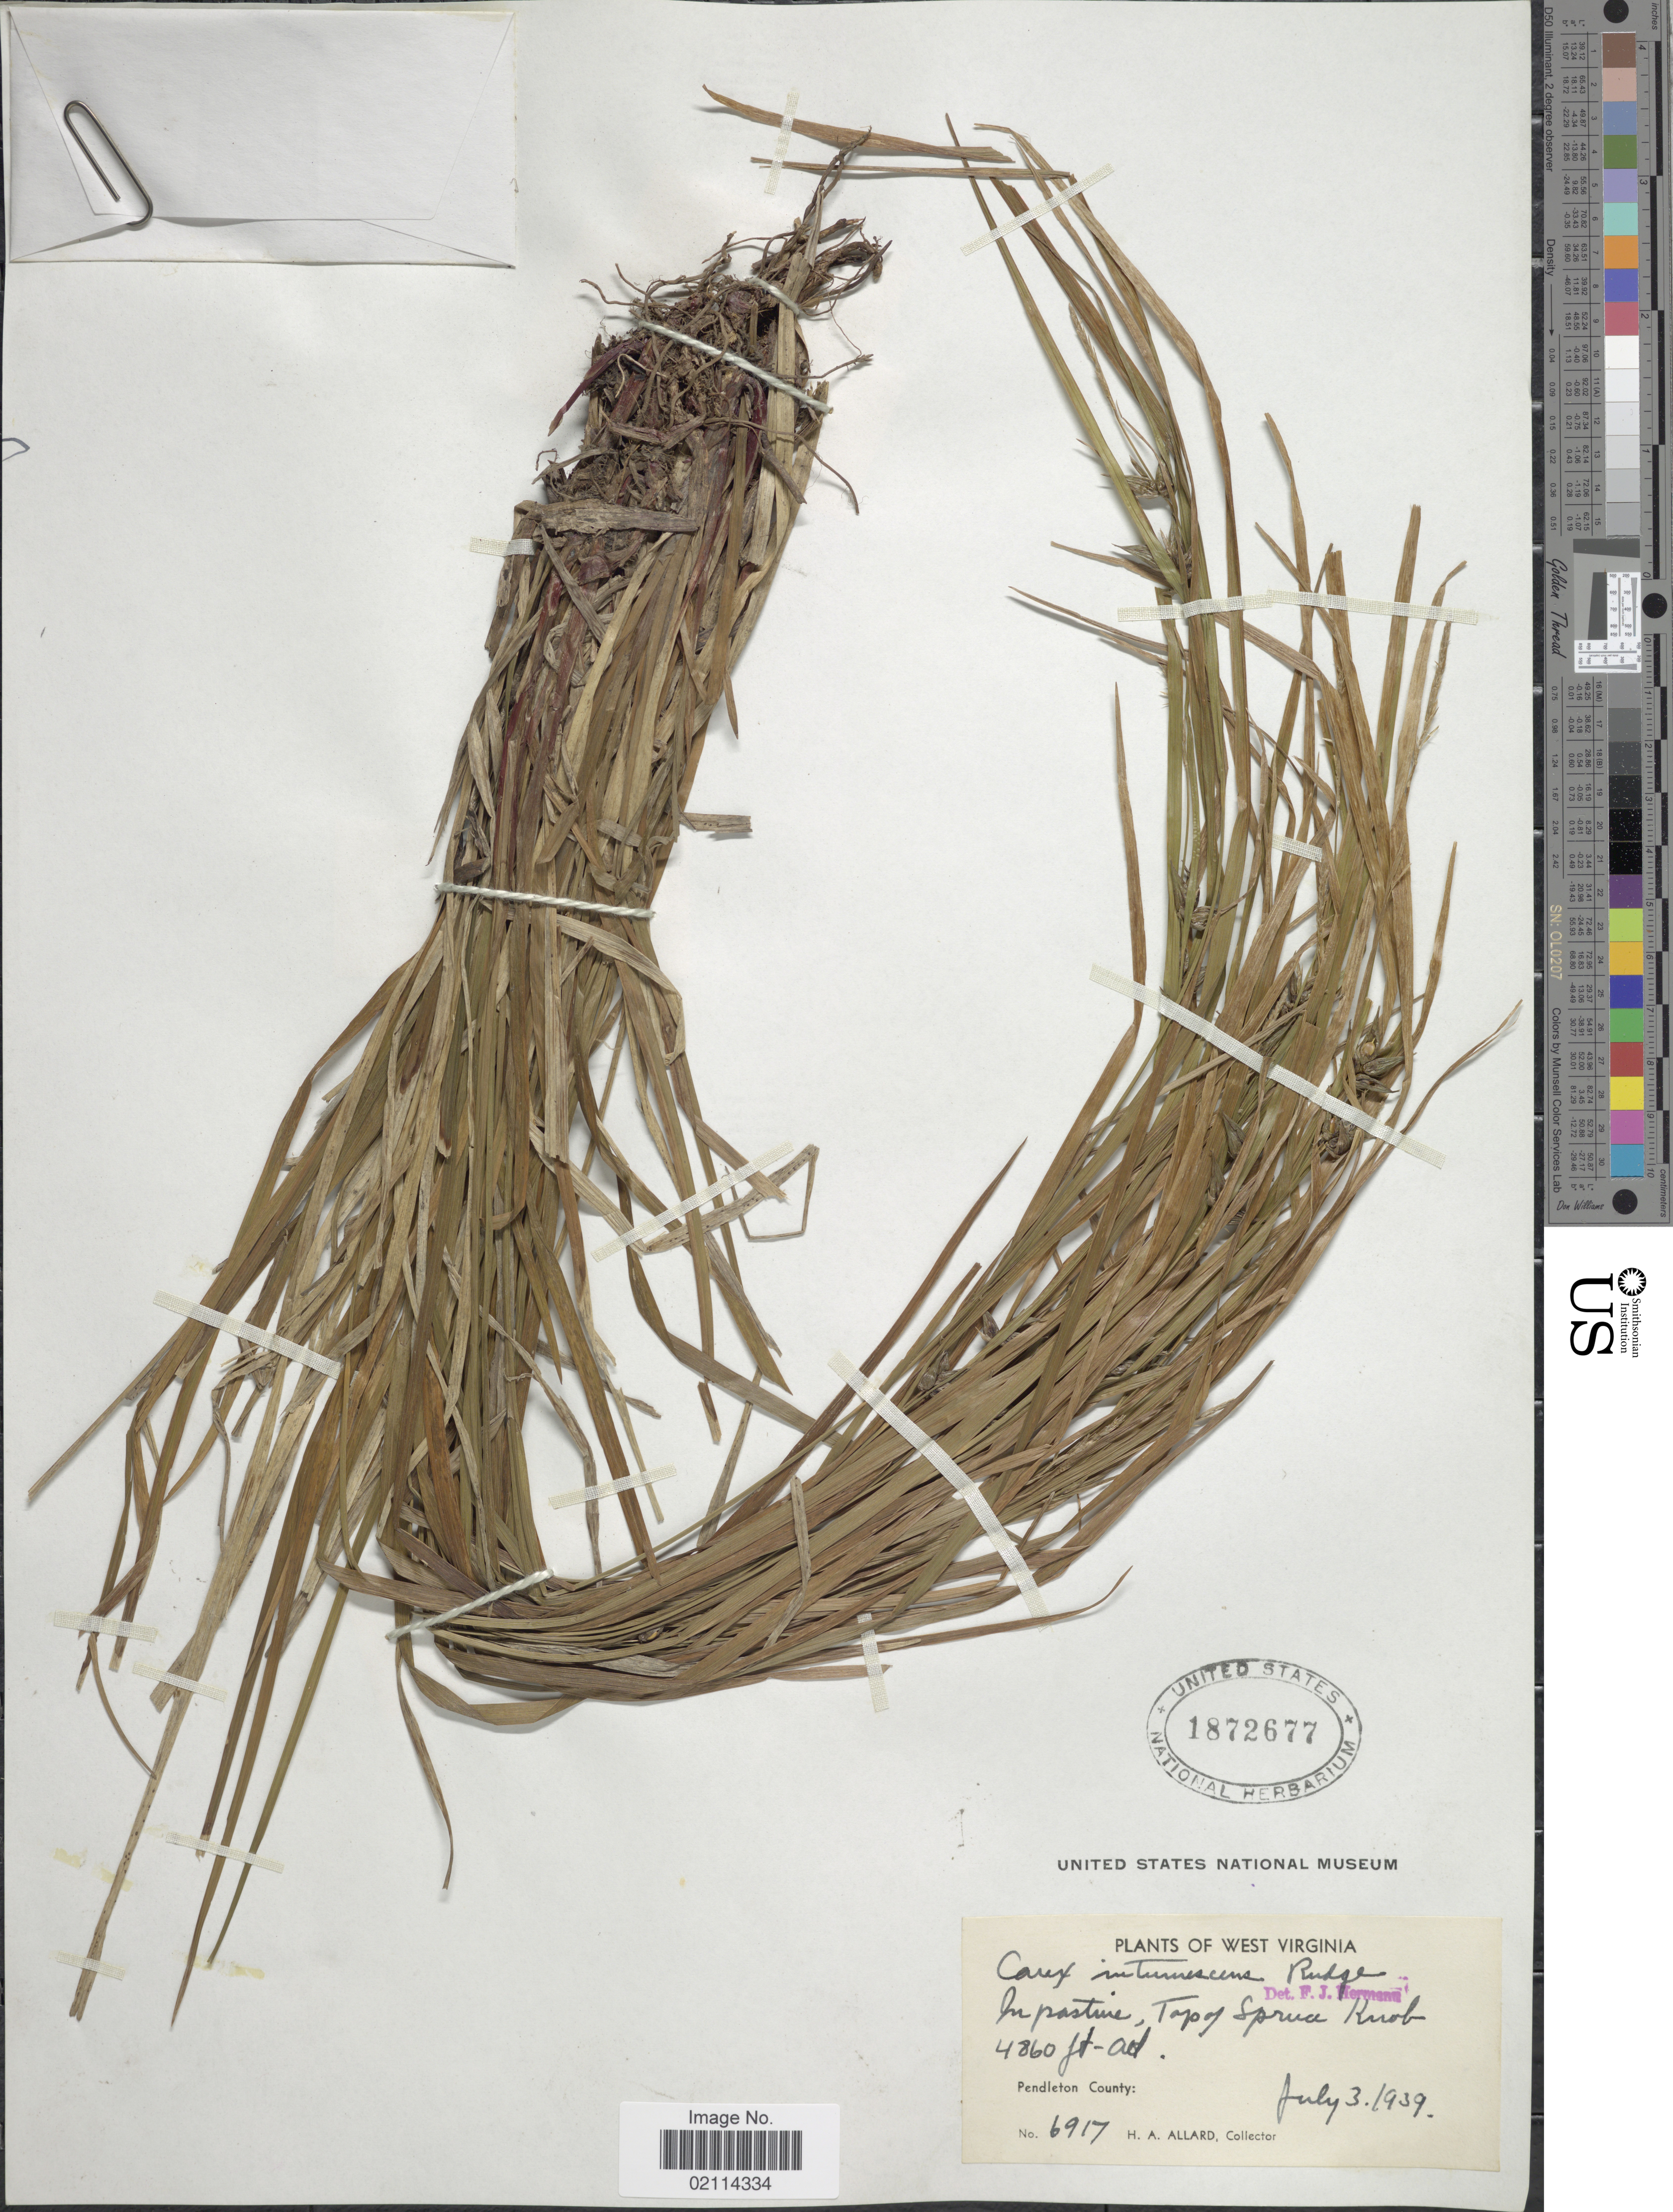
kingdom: Plantae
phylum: Tracheophyta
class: Liliopsida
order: Poales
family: Cyperaceae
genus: Carex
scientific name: Carex intumescens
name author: Rudge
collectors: H. A. Allard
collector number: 6917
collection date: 1939-07-03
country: United States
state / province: West Virginia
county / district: Pendleton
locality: In pasture, Top of Spruce Knob, Pendleton County.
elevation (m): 1481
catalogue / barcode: US 1872677